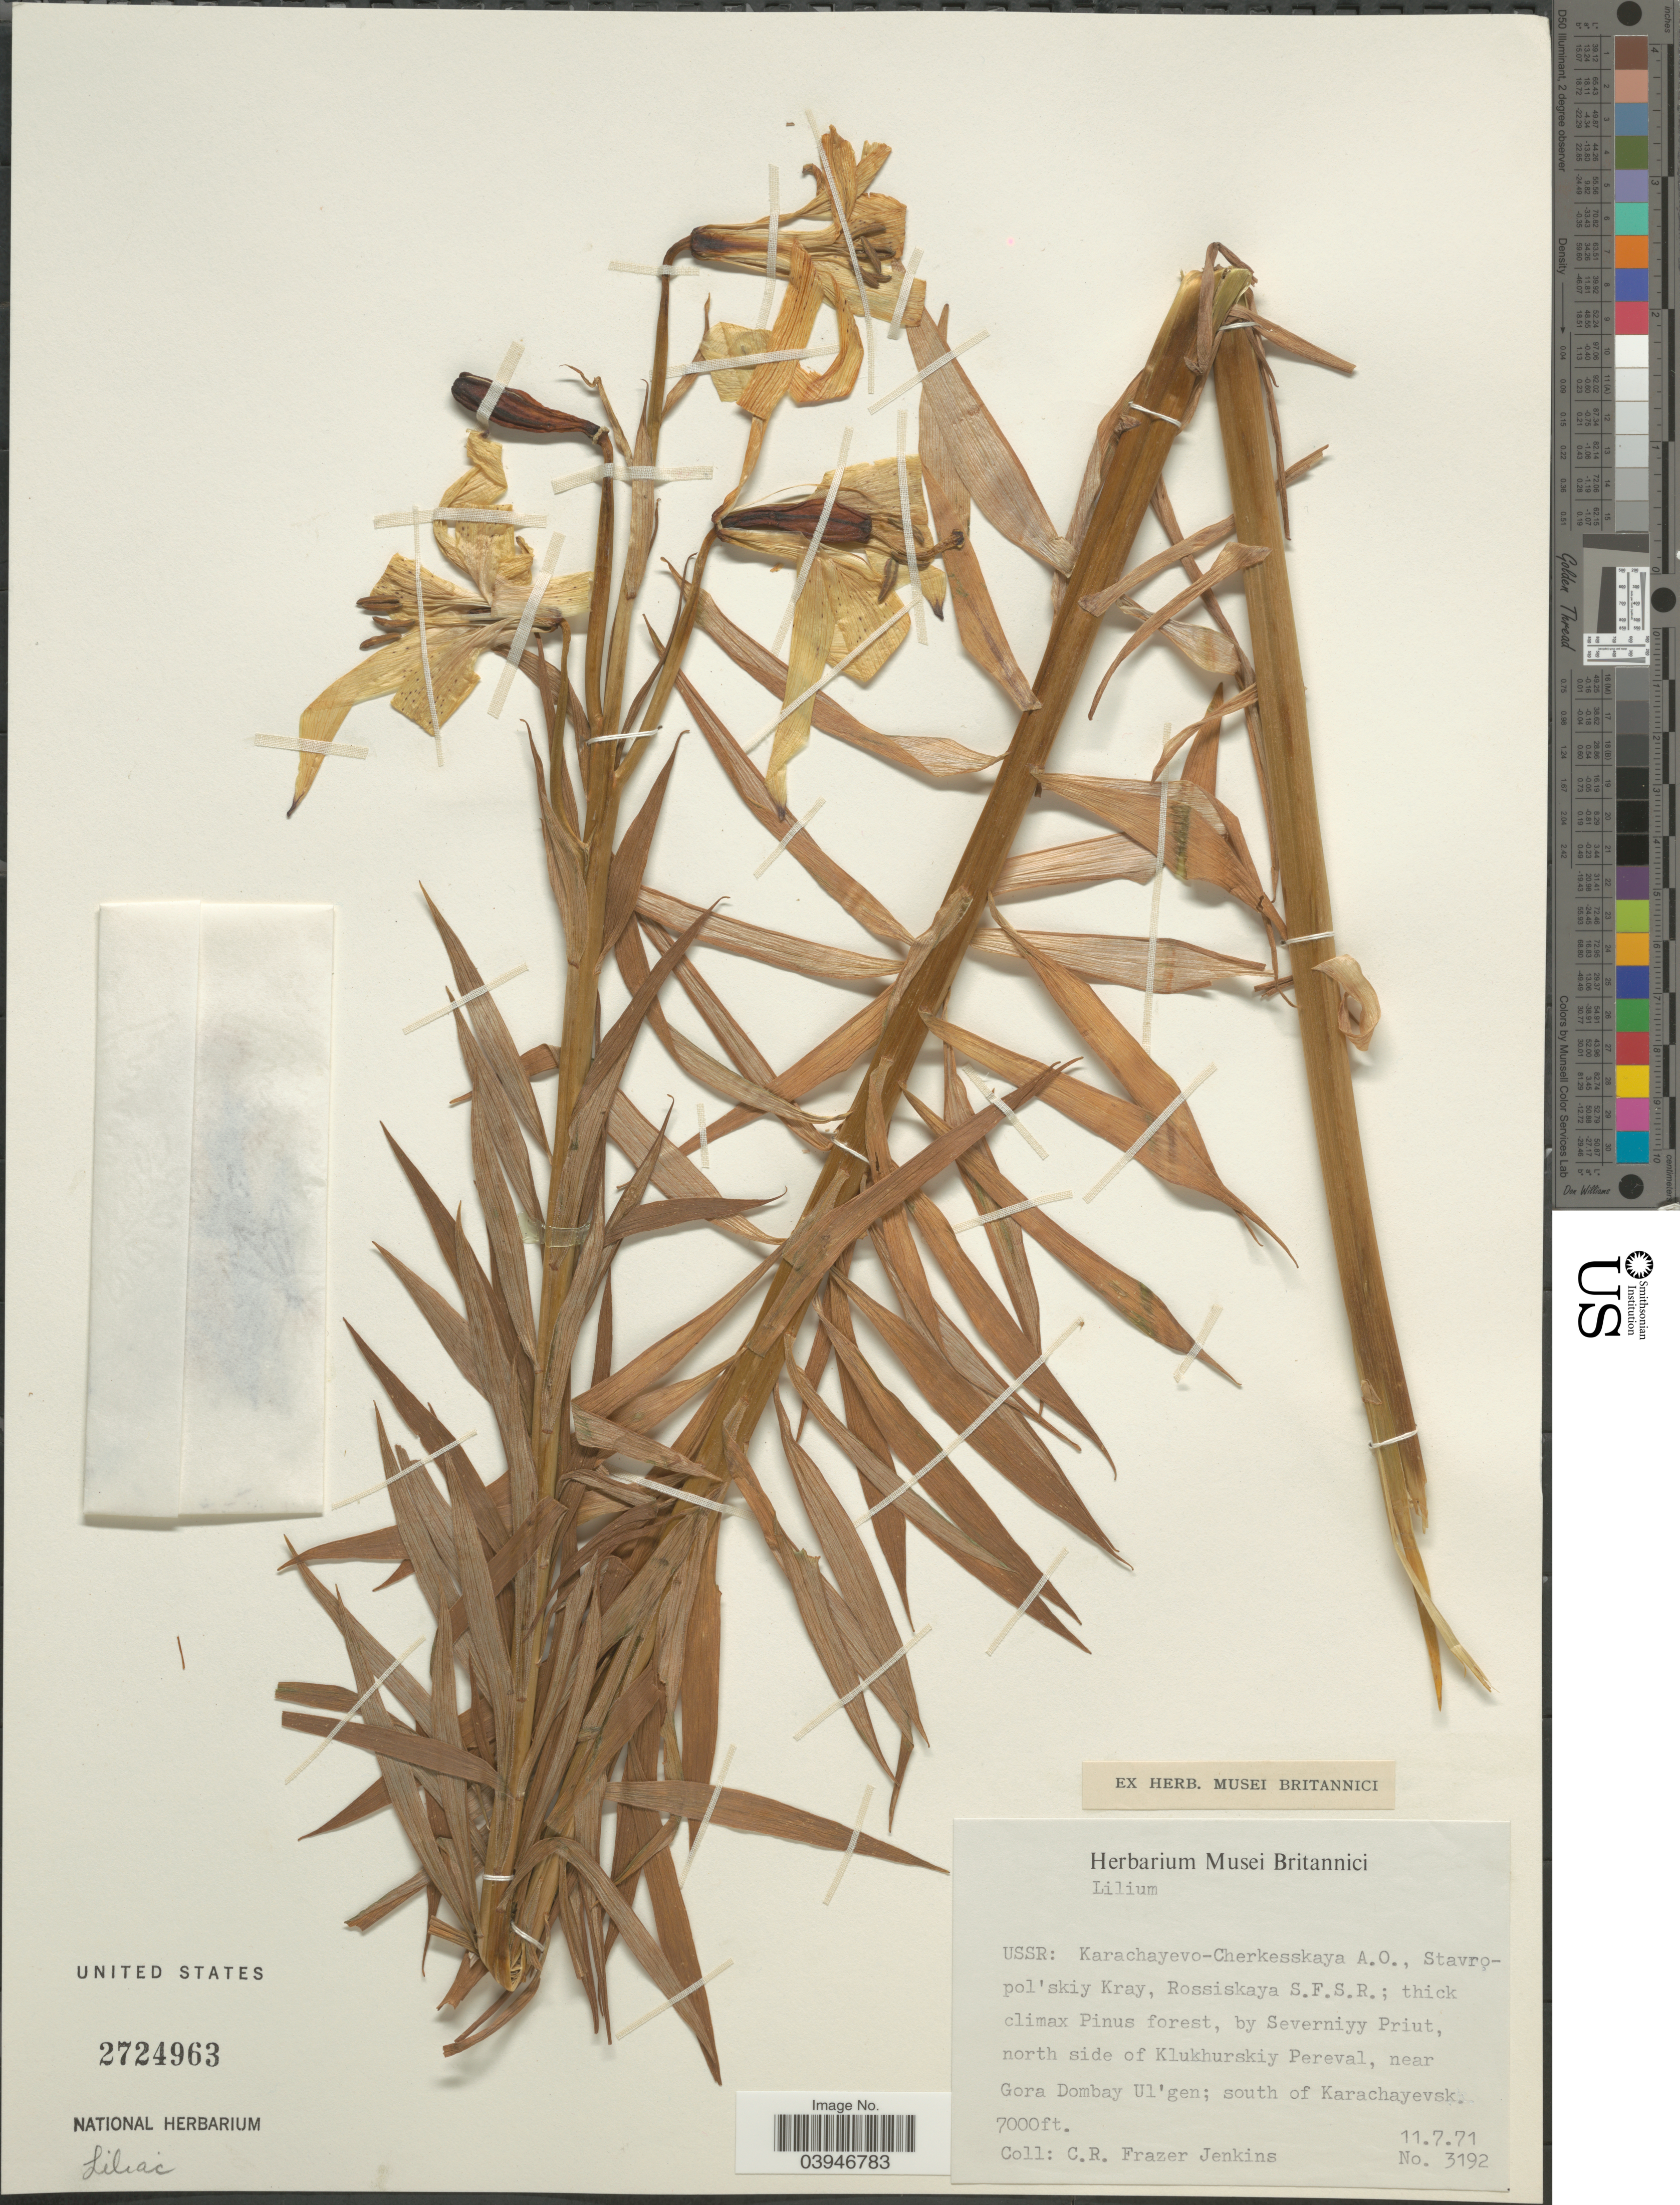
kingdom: Plantae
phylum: Tracheophyta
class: Liliopsida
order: Liliales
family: Liliaceae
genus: Lilium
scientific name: Lilium sp.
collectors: C. R. Fraser-Jenkins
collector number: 3192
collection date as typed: Transcribed d/m/y: 11/7/71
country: Russian Federation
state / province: Karachay-Cherkess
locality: North side of Klukhurskiy Pereval, near Gora Dombay Ul'gen; south of Karachayevsk.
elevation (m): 2134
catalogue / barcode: US 2724963